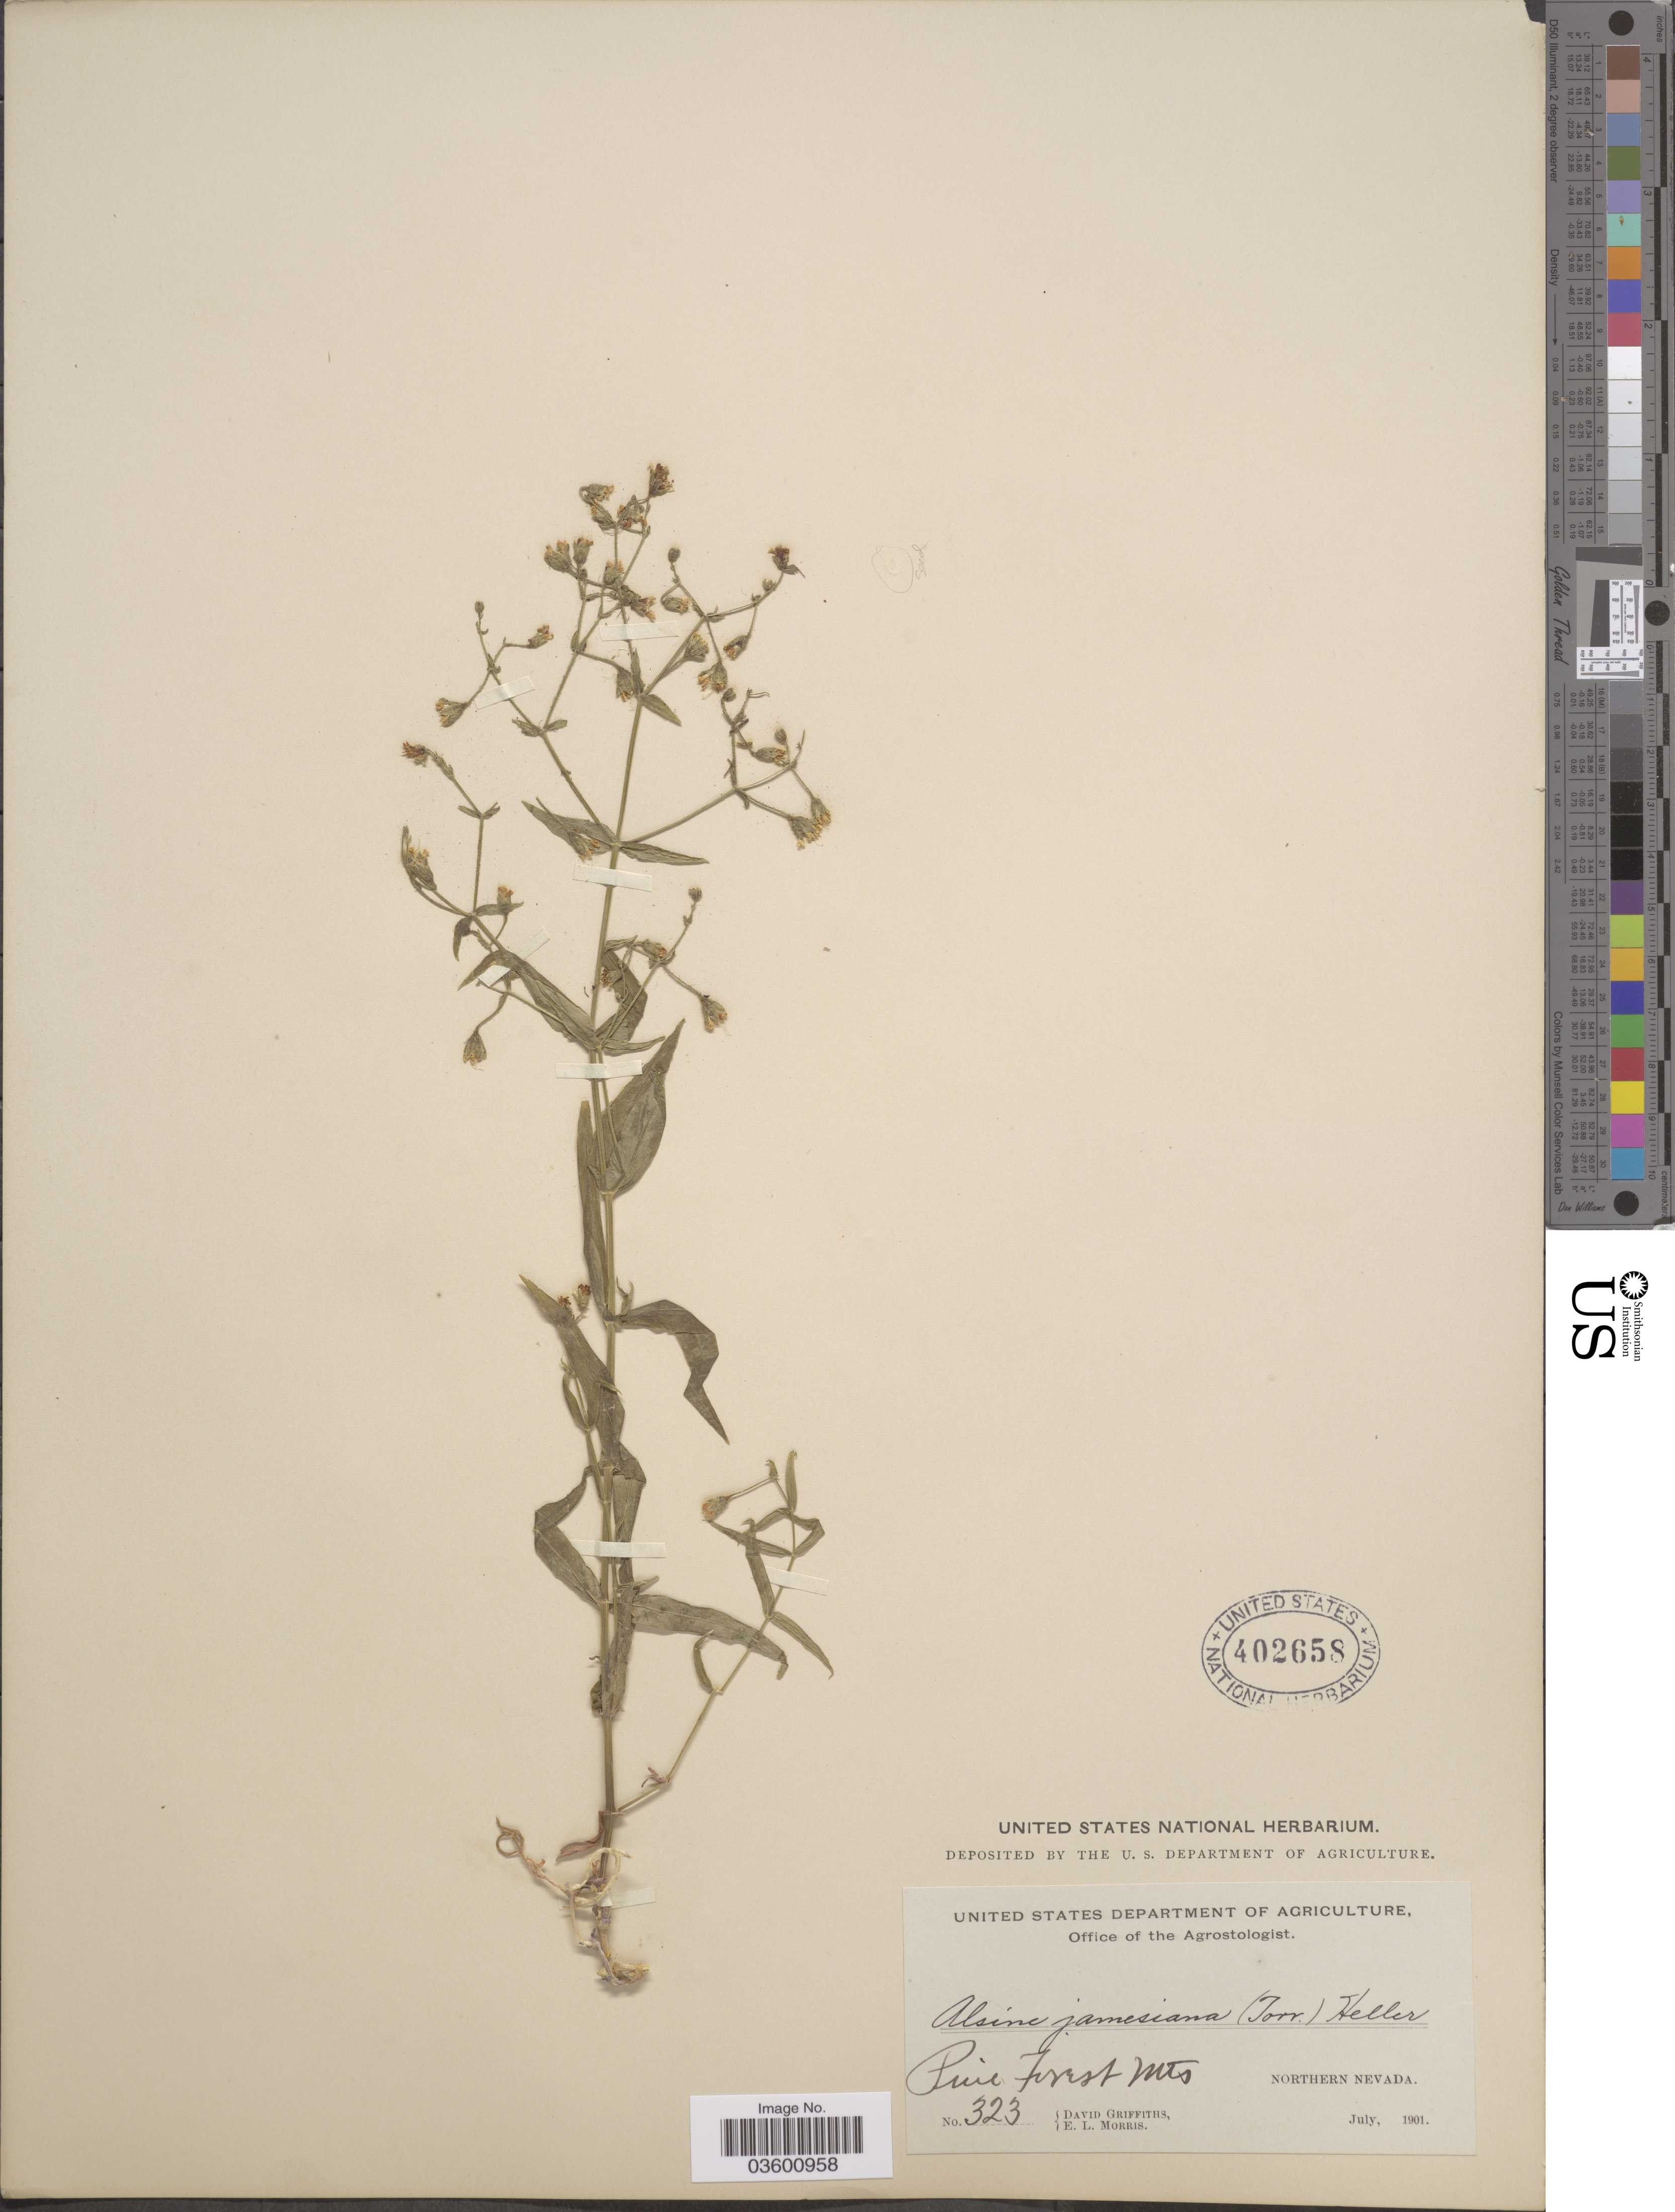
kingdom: Plantae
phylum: Tracheophyta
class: Magnoliopsida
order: Caryophyllales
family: Caryophyllaceae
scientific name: Torreyostellaria jamesiana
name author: (Torr.) Gang Yao et al.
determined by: Strong, M. T., (US), Smithsonian Institution - National Museum of Natural History (UNITED STATES)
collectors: D. Griffiths & E. Morris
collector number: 323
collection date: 1901-07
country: United States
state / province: Nevada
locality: Pine Forest Mts. Northern Nevada.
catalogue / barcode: US 402658